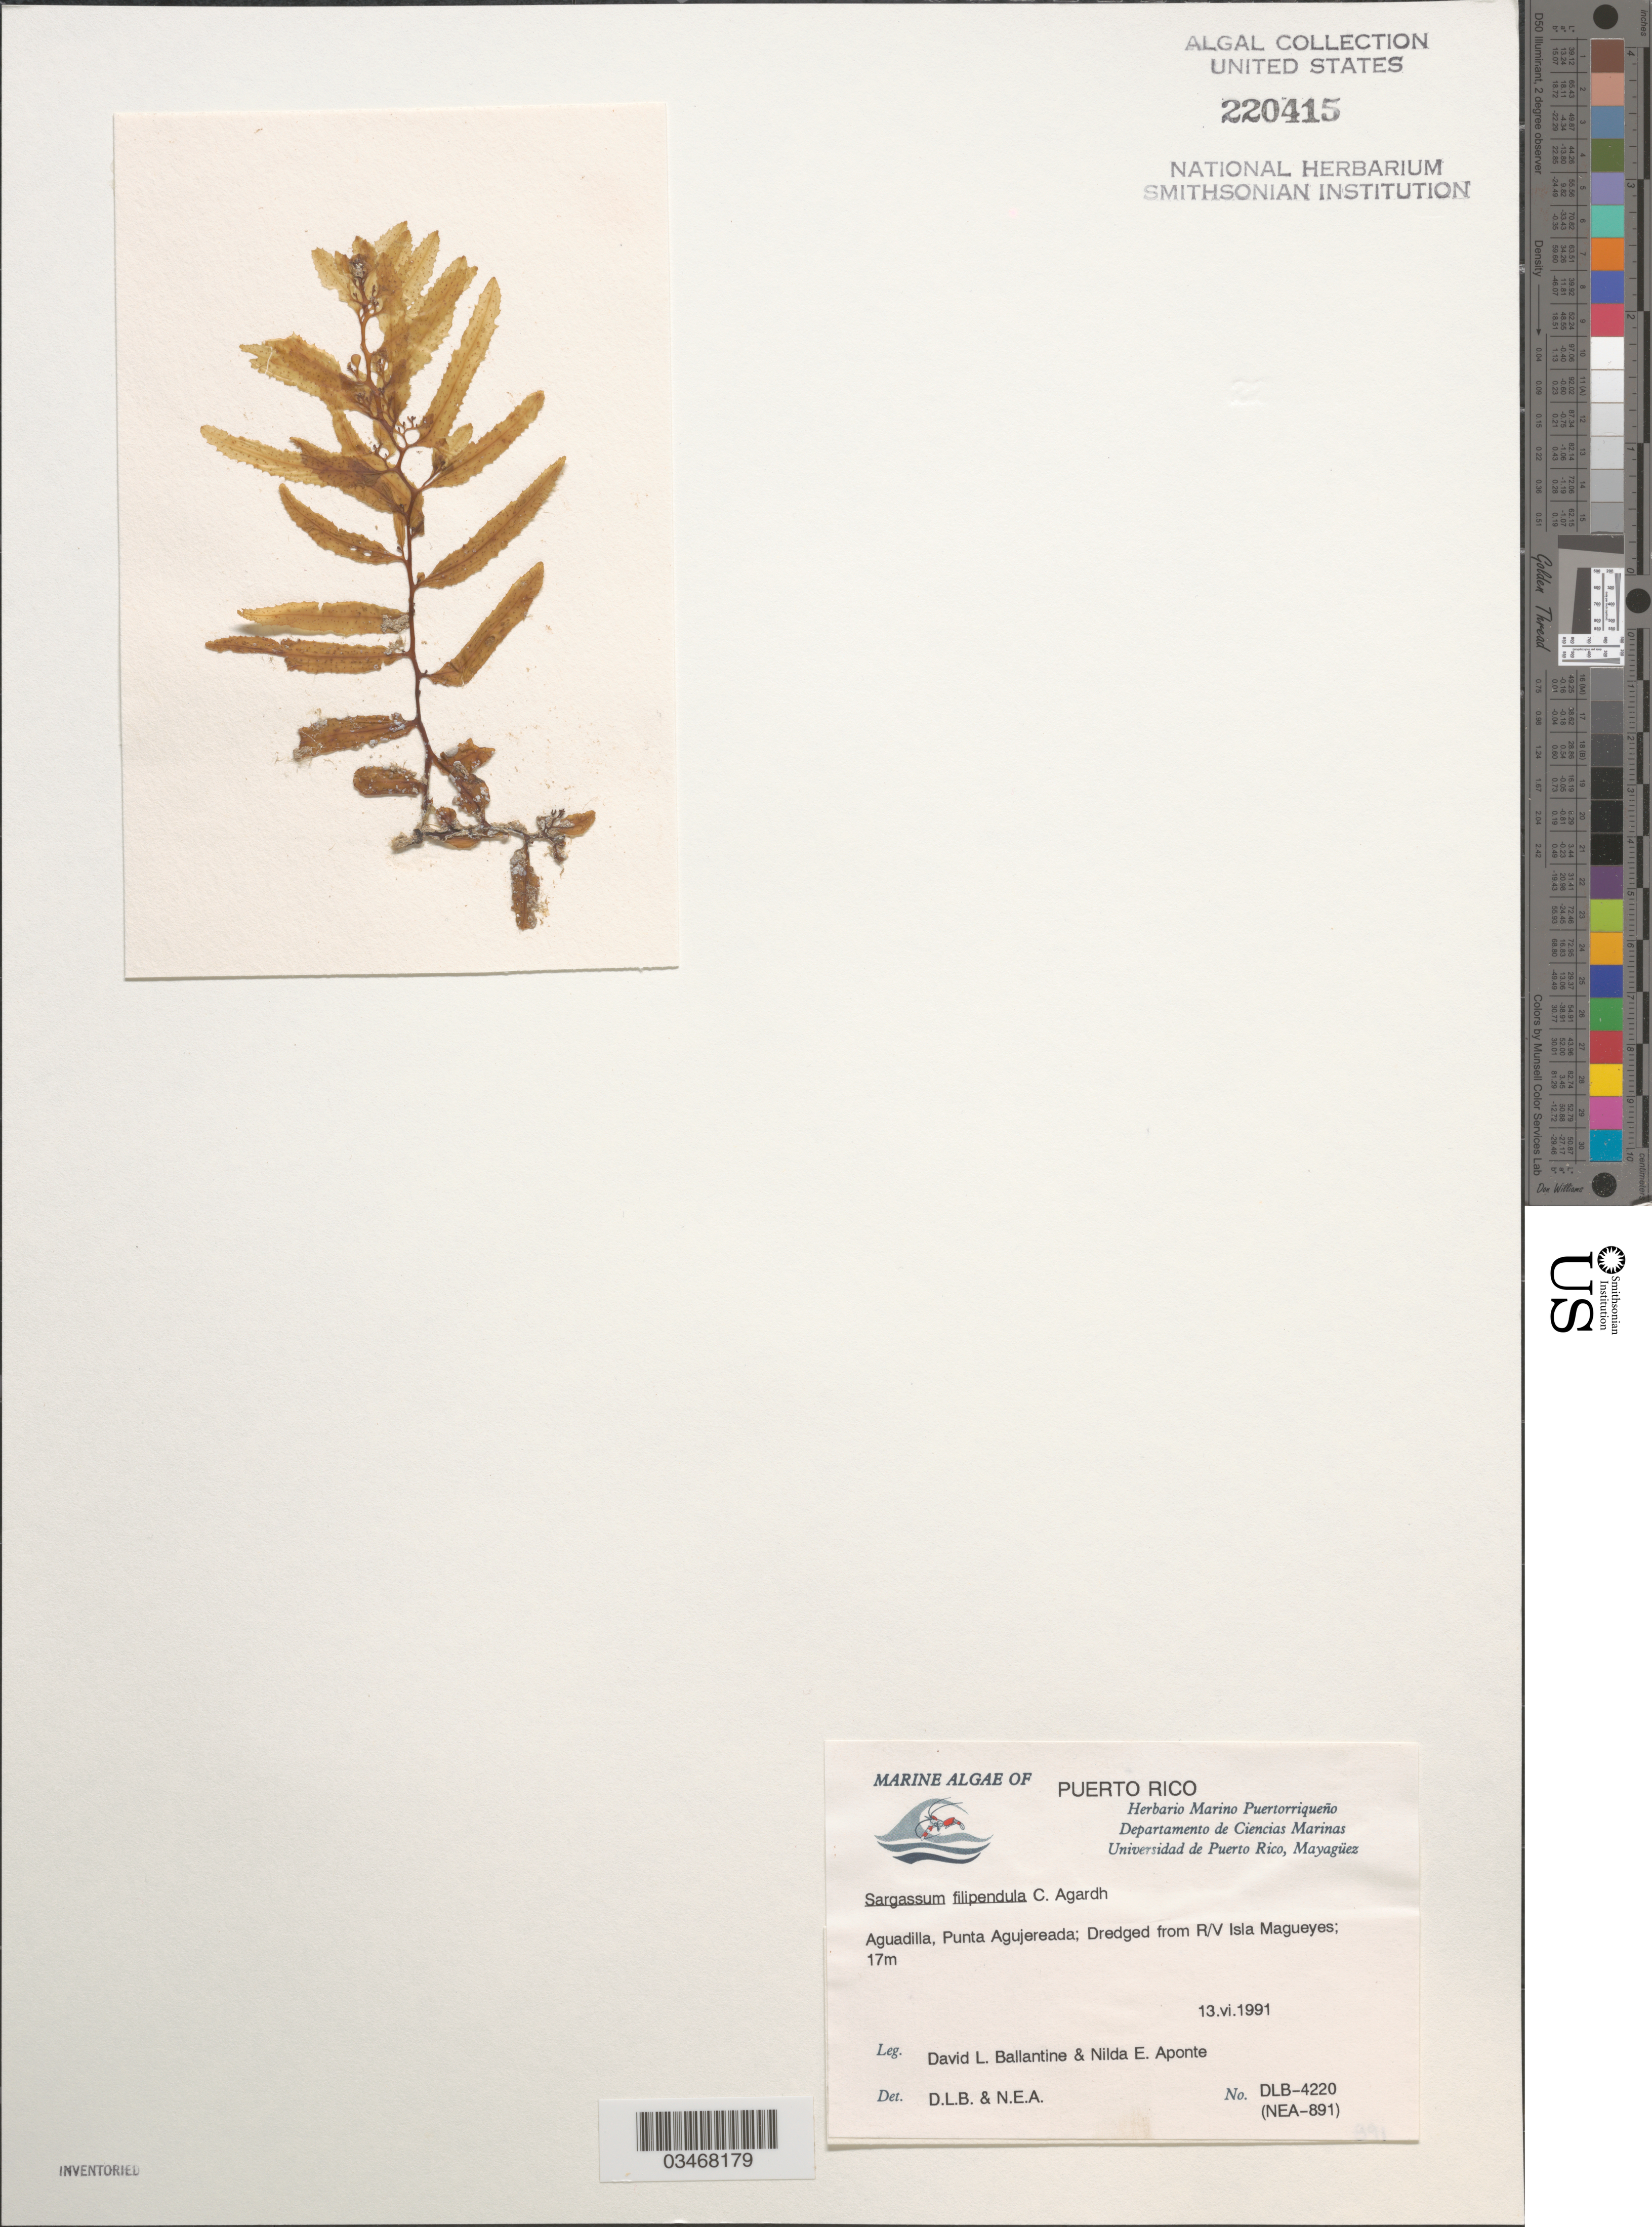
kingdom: Chromista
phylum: Ochrophyta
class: Phaeophyceae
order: Fucales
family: Sargassaceae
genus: Sargassum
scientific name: Sargassum filipendula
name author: C. Agardh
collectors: D.L. Ballantine & N. E. Aponte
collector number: DLB-4220/(NEA-891)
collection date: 1991-06-13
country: Puerto Rico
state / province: Aguadilla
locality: Punta Agujereada; dredged from R/V Isla Magueyes.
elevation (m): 17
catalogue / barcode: US 220415